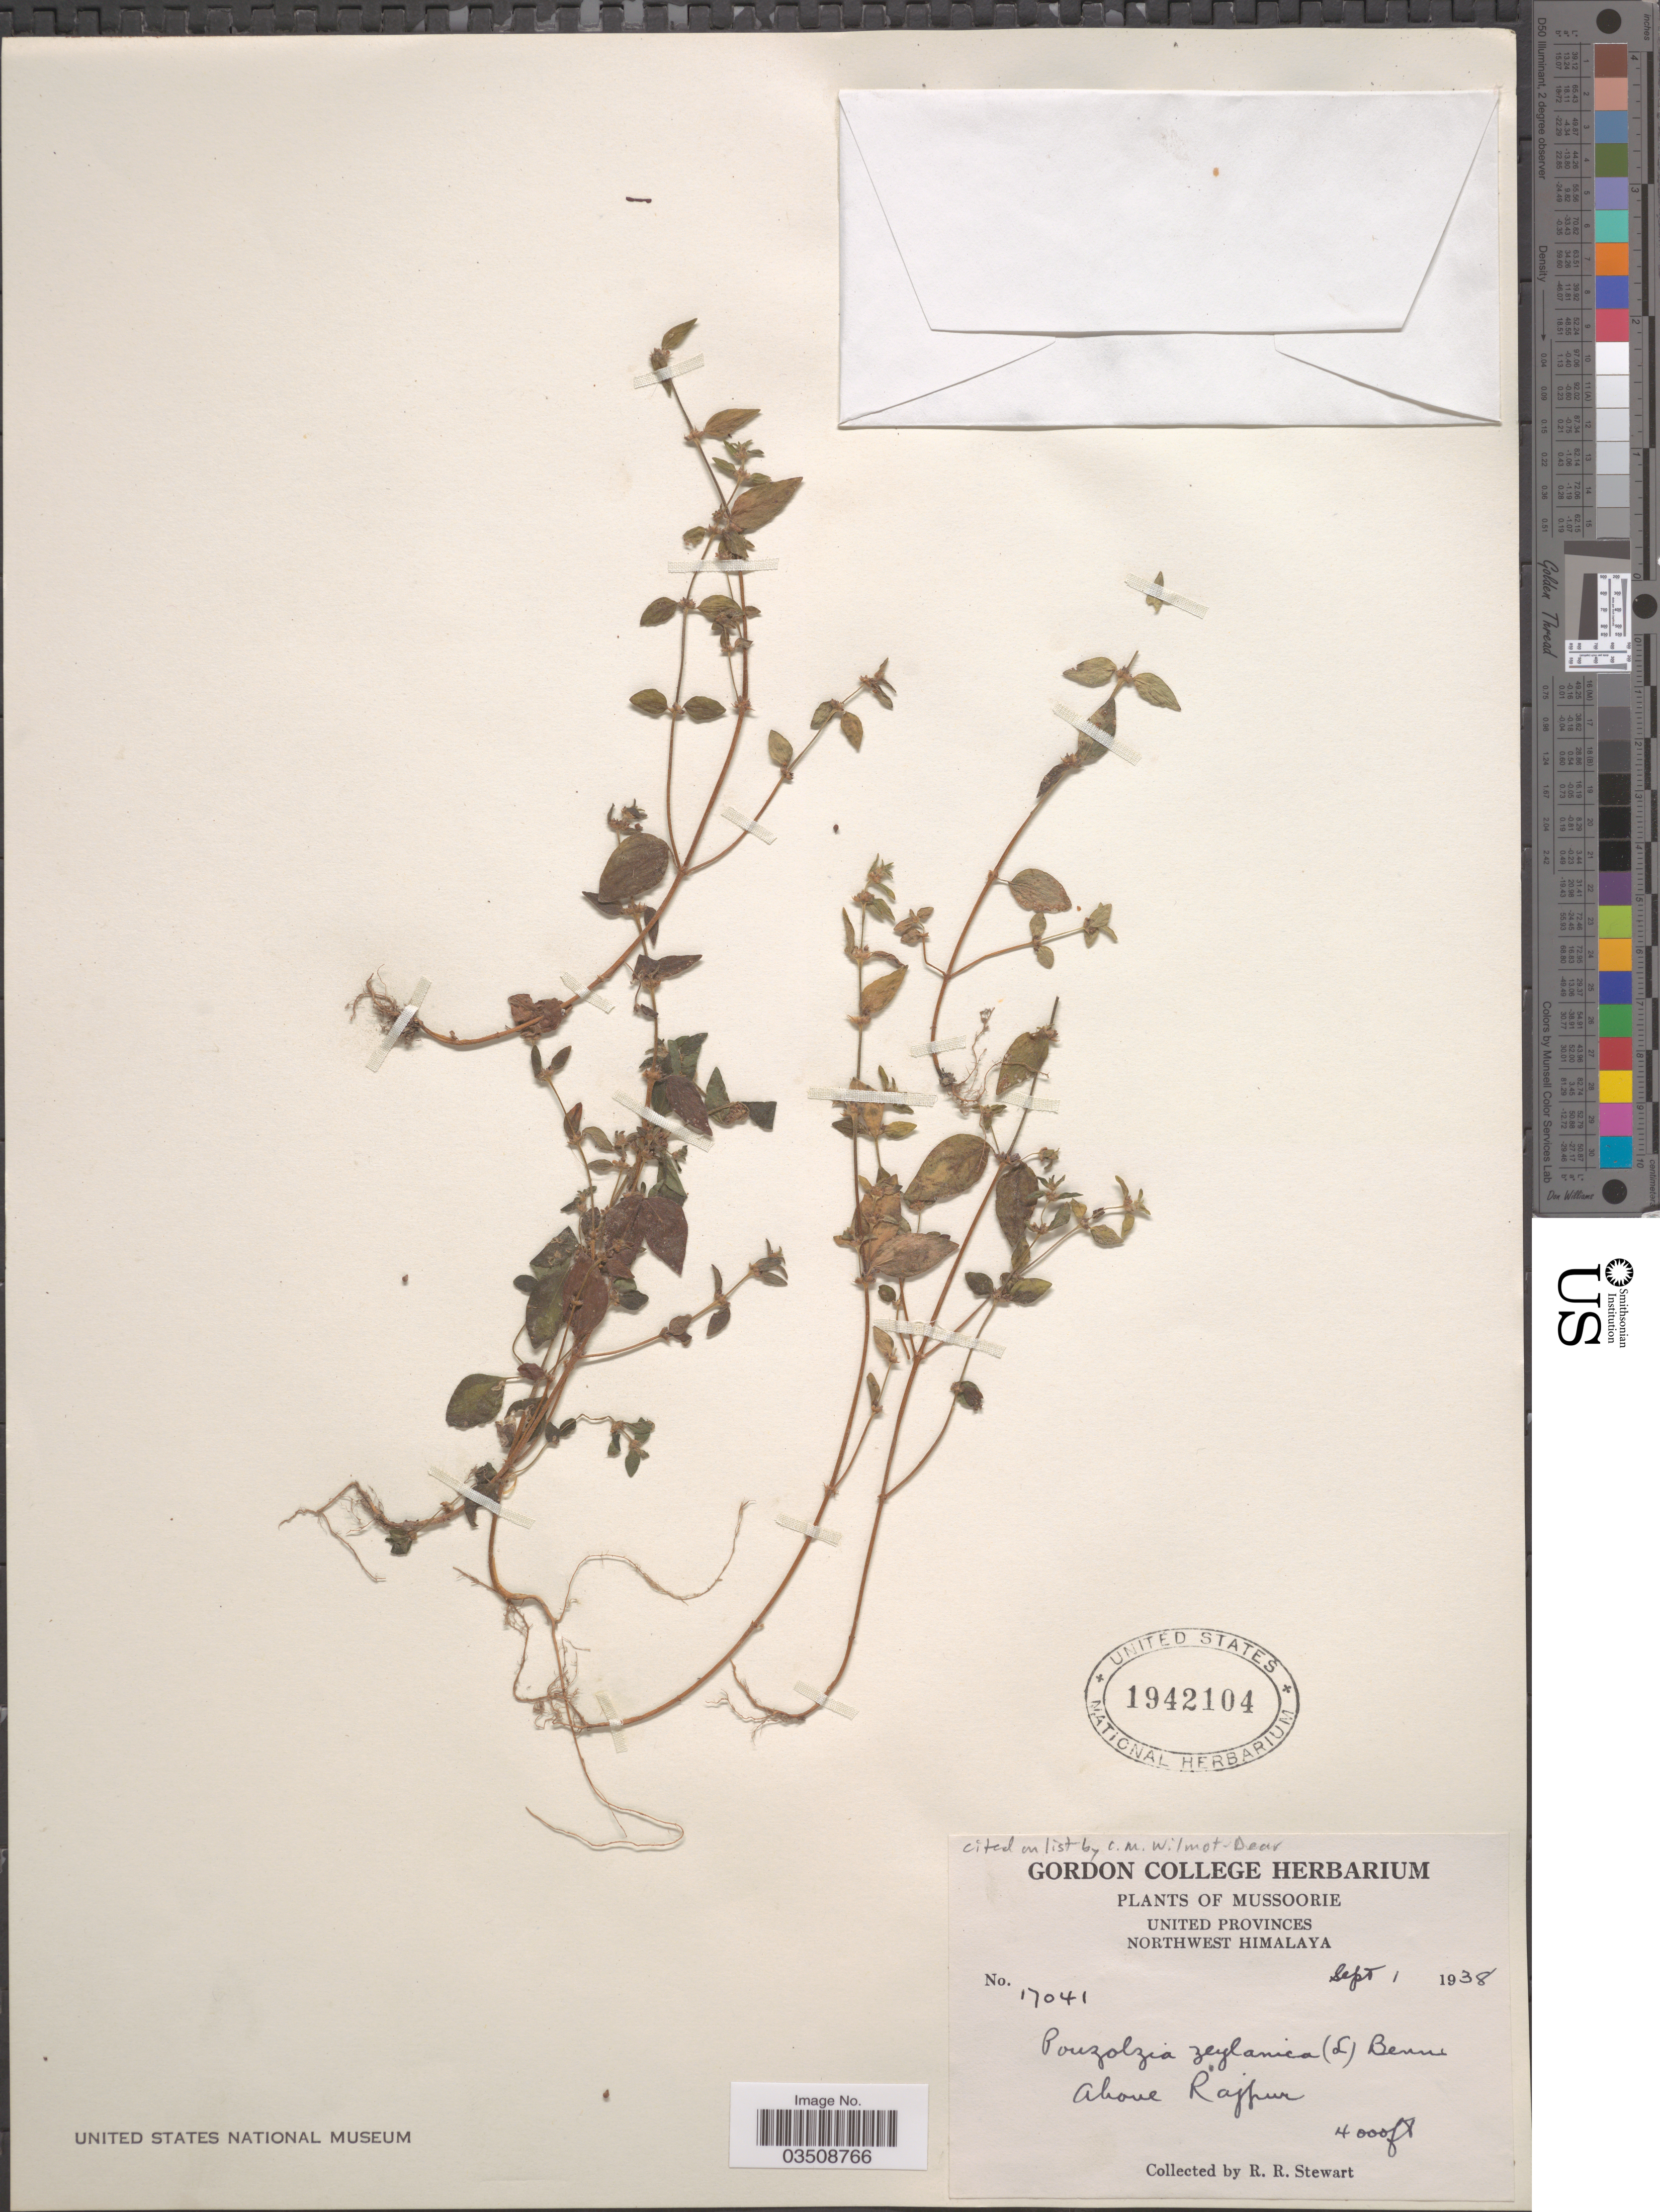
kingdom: Plantae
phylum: Tracheophyta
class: Magnoliopsida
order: Rosales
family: Urticaceae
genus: Pouzolzia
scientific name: Pouzolzia zeylanica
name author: (L.) Benn.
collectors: R. Stewart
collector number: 17041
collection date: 1938-09-01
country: India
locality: Mussoorie. United Provinces. Northwest Himalaya. Above Rajpur.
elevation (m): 1219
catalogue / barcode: US 1942104